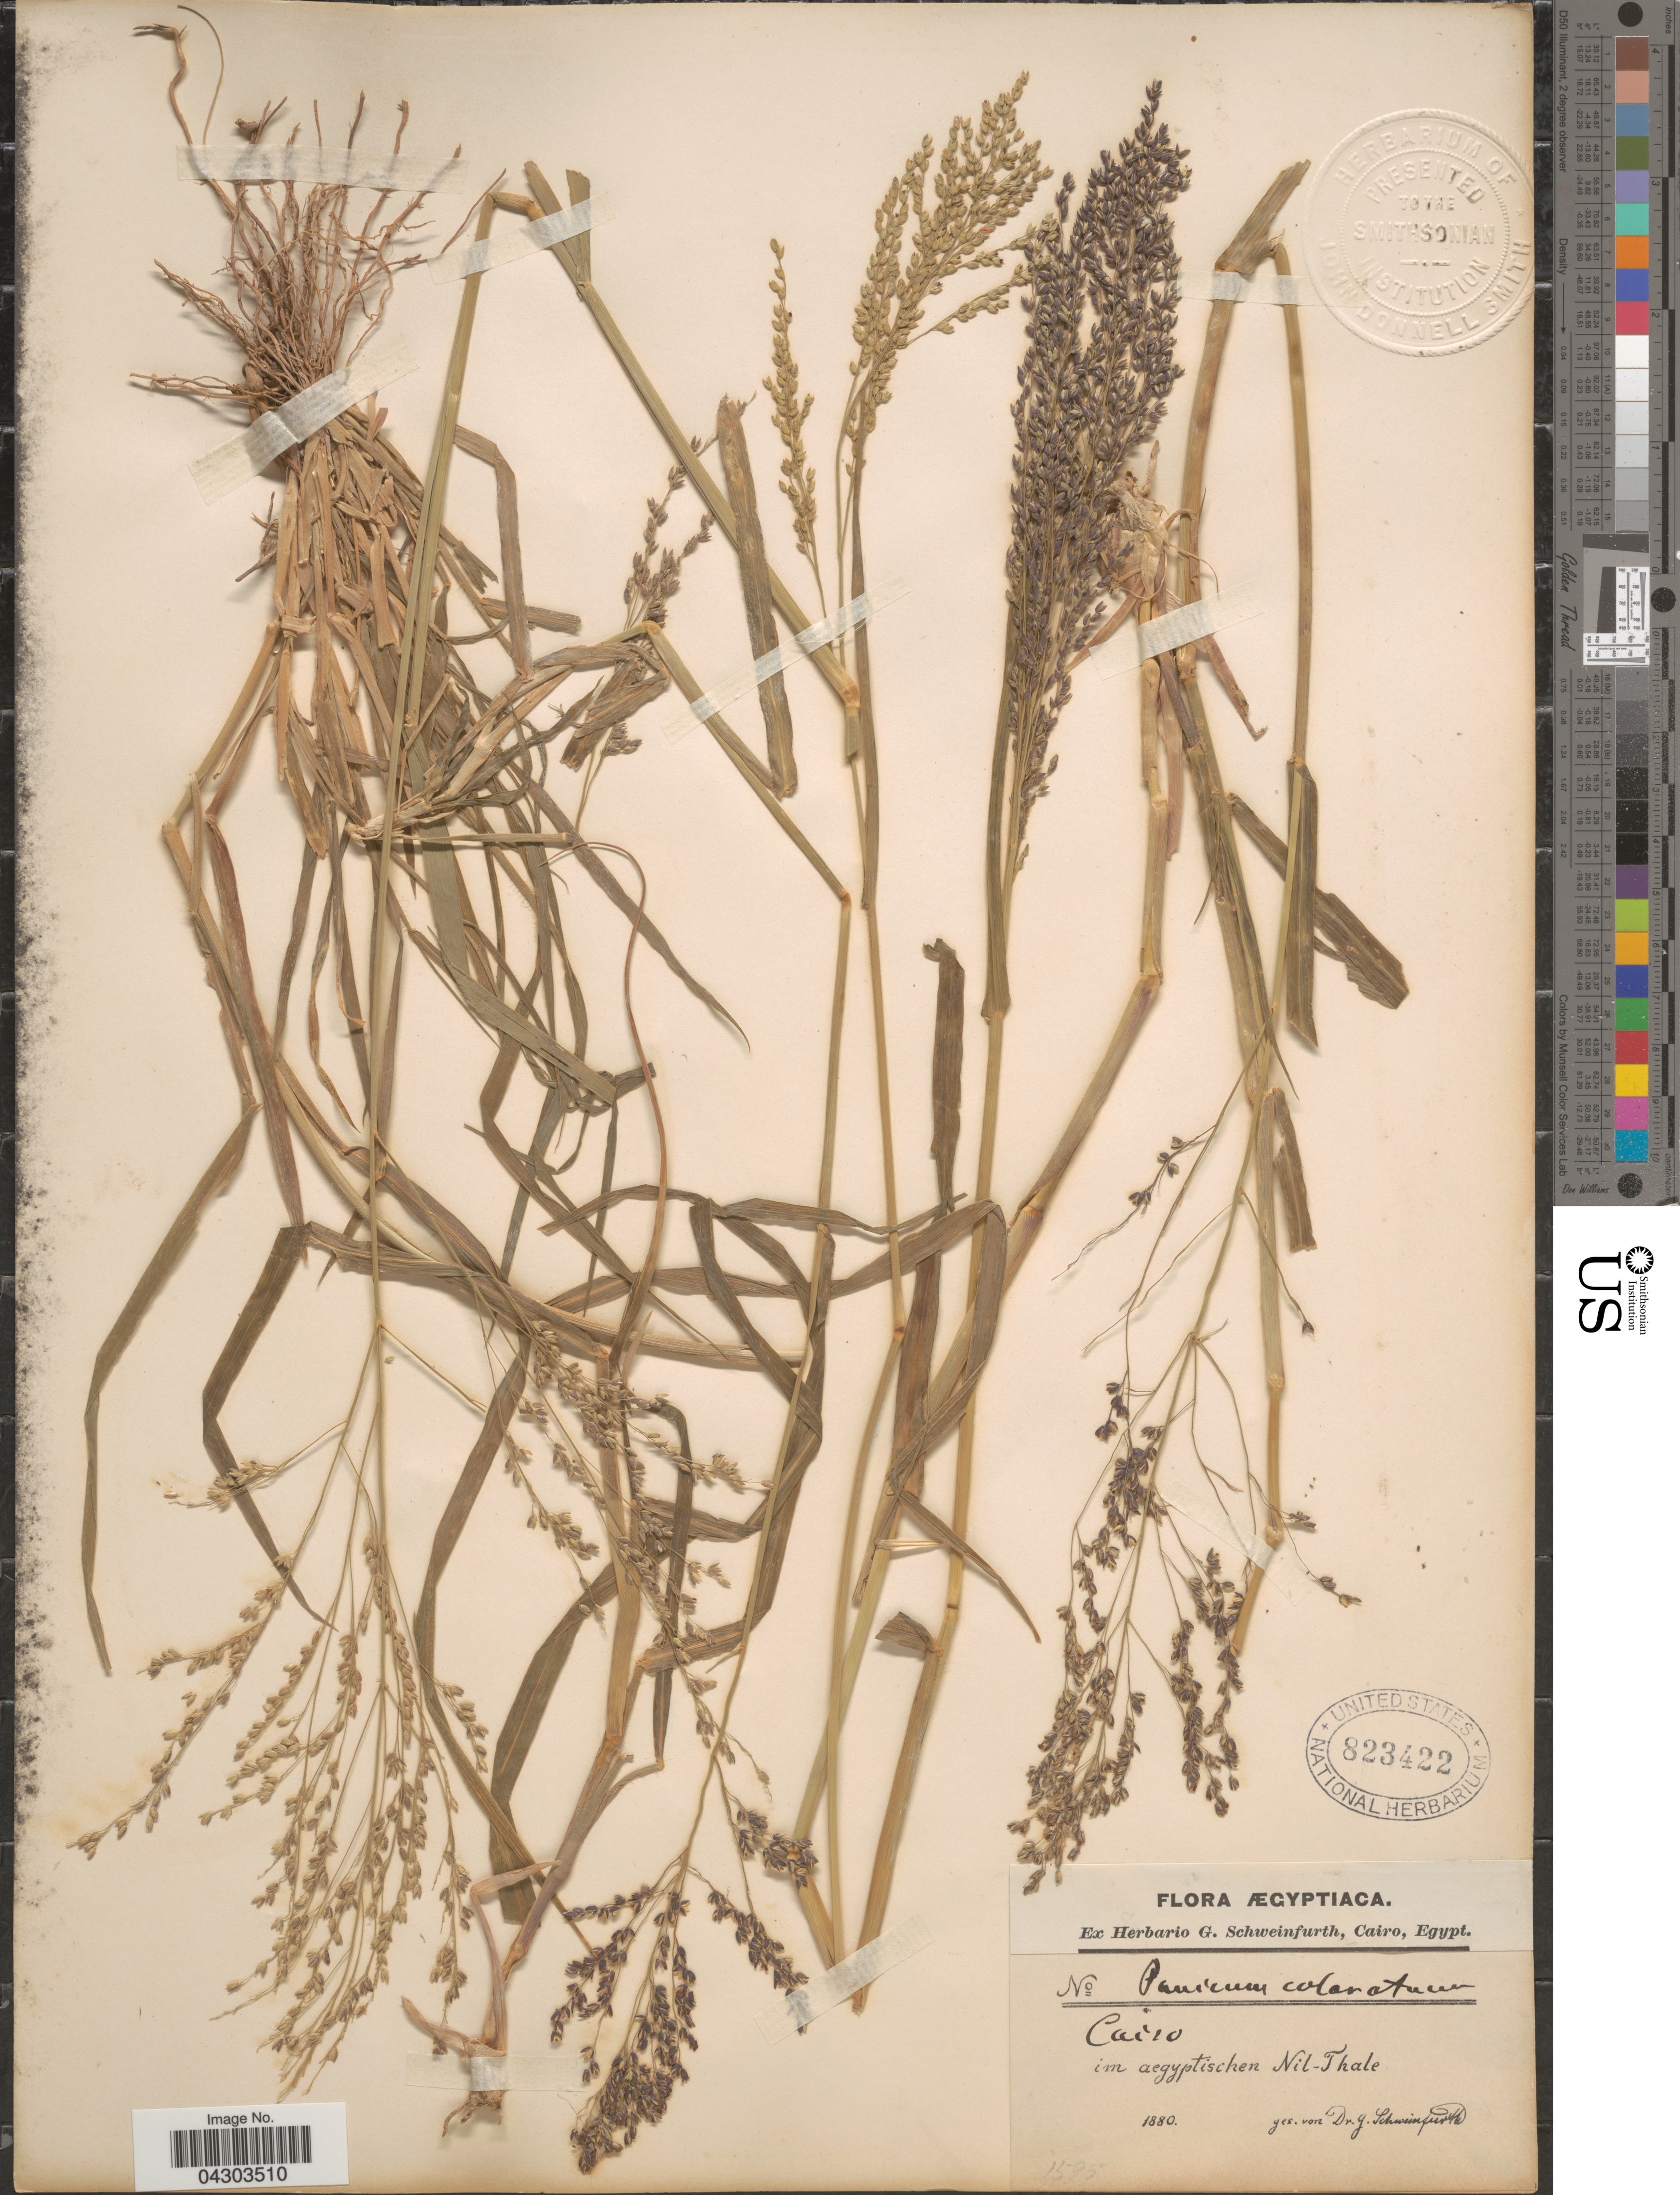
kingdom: Plantae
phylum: Tracheophyta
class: Liliopsida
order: Poales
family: Poaceae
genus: Panicum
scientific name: Panicum coloratum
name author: L.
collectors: G. A. Schweinfurth (herbarium)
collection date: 1880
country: Egypt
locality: Ægyptiaca. Cairo im aegyptischen Nil-Thale.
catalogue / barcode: US 823422